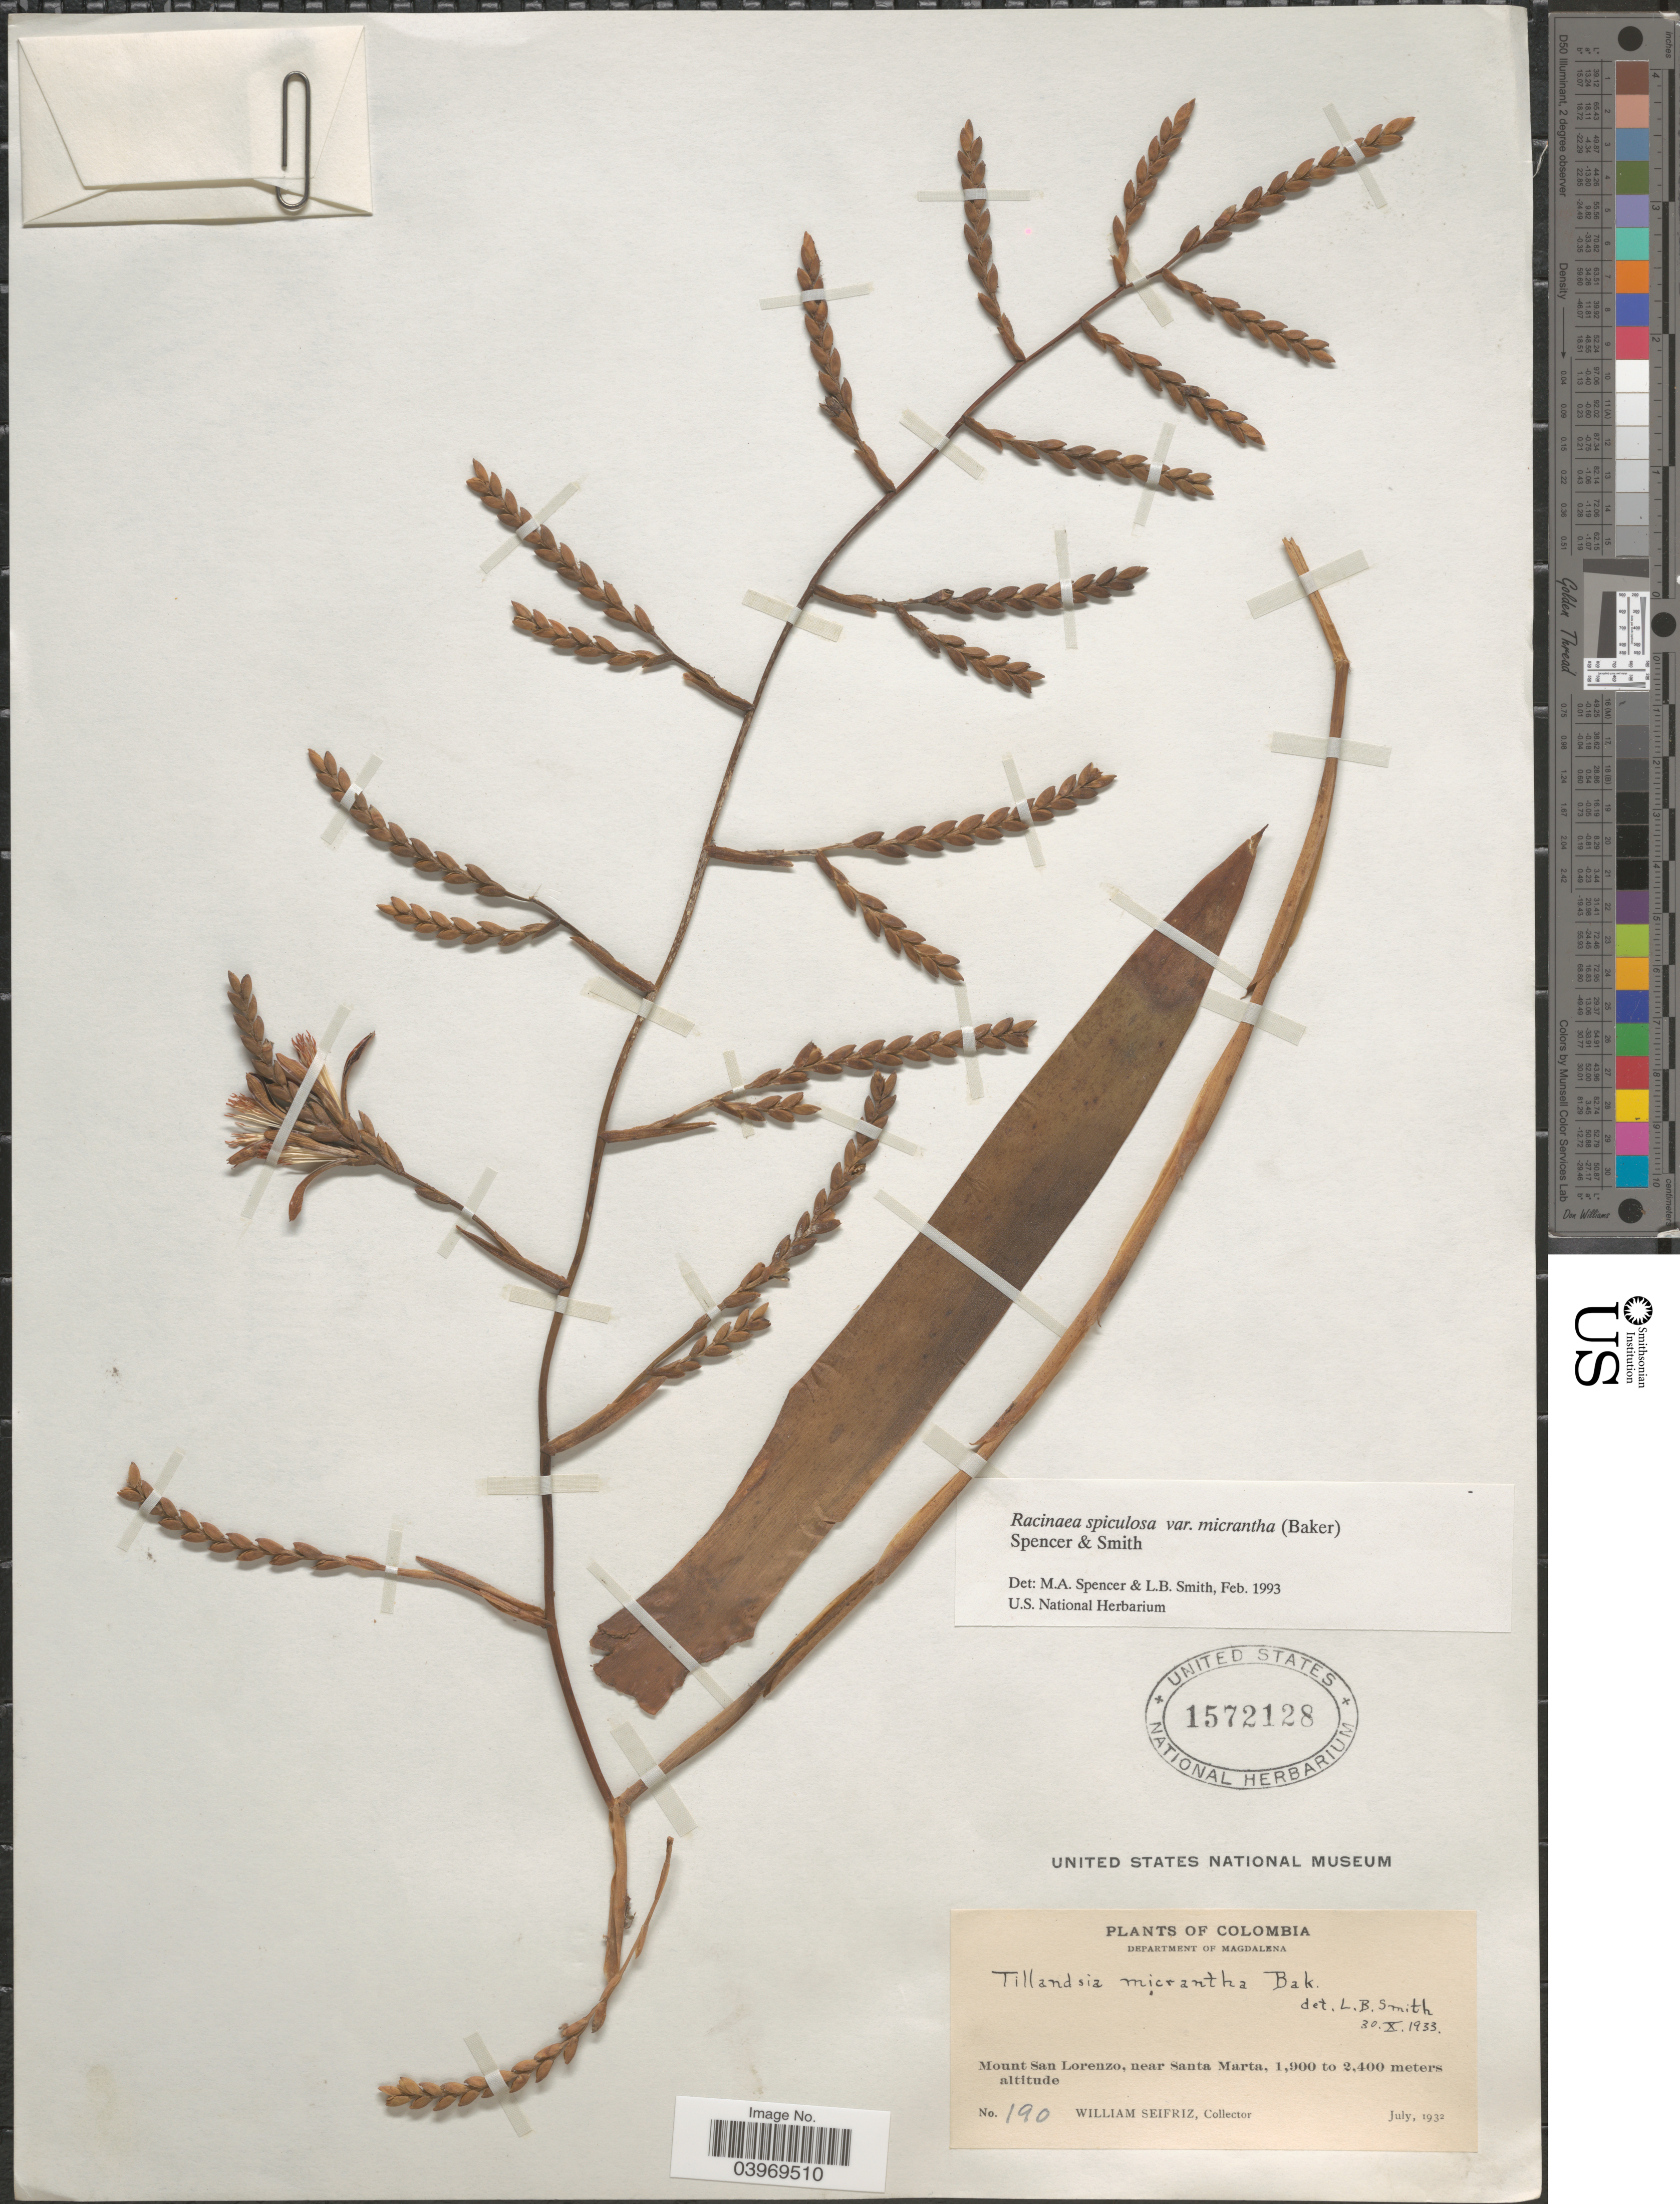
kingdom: Plantae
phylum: Tracheophyta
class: Liliopsida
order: Poales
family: Bromeliaceae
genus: Racinaea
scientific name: Racinaea spiculosa var. micrantha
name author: (Baker) M.A. Spencer & L.B. Sm.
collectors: W. Seifriz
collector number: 190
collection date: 1932-07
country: Colombia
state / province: Magdalena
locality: Department of Magdalena. Mount San Lorenzo, near Santa Marta.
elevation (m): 1900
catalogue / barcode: US 1572128